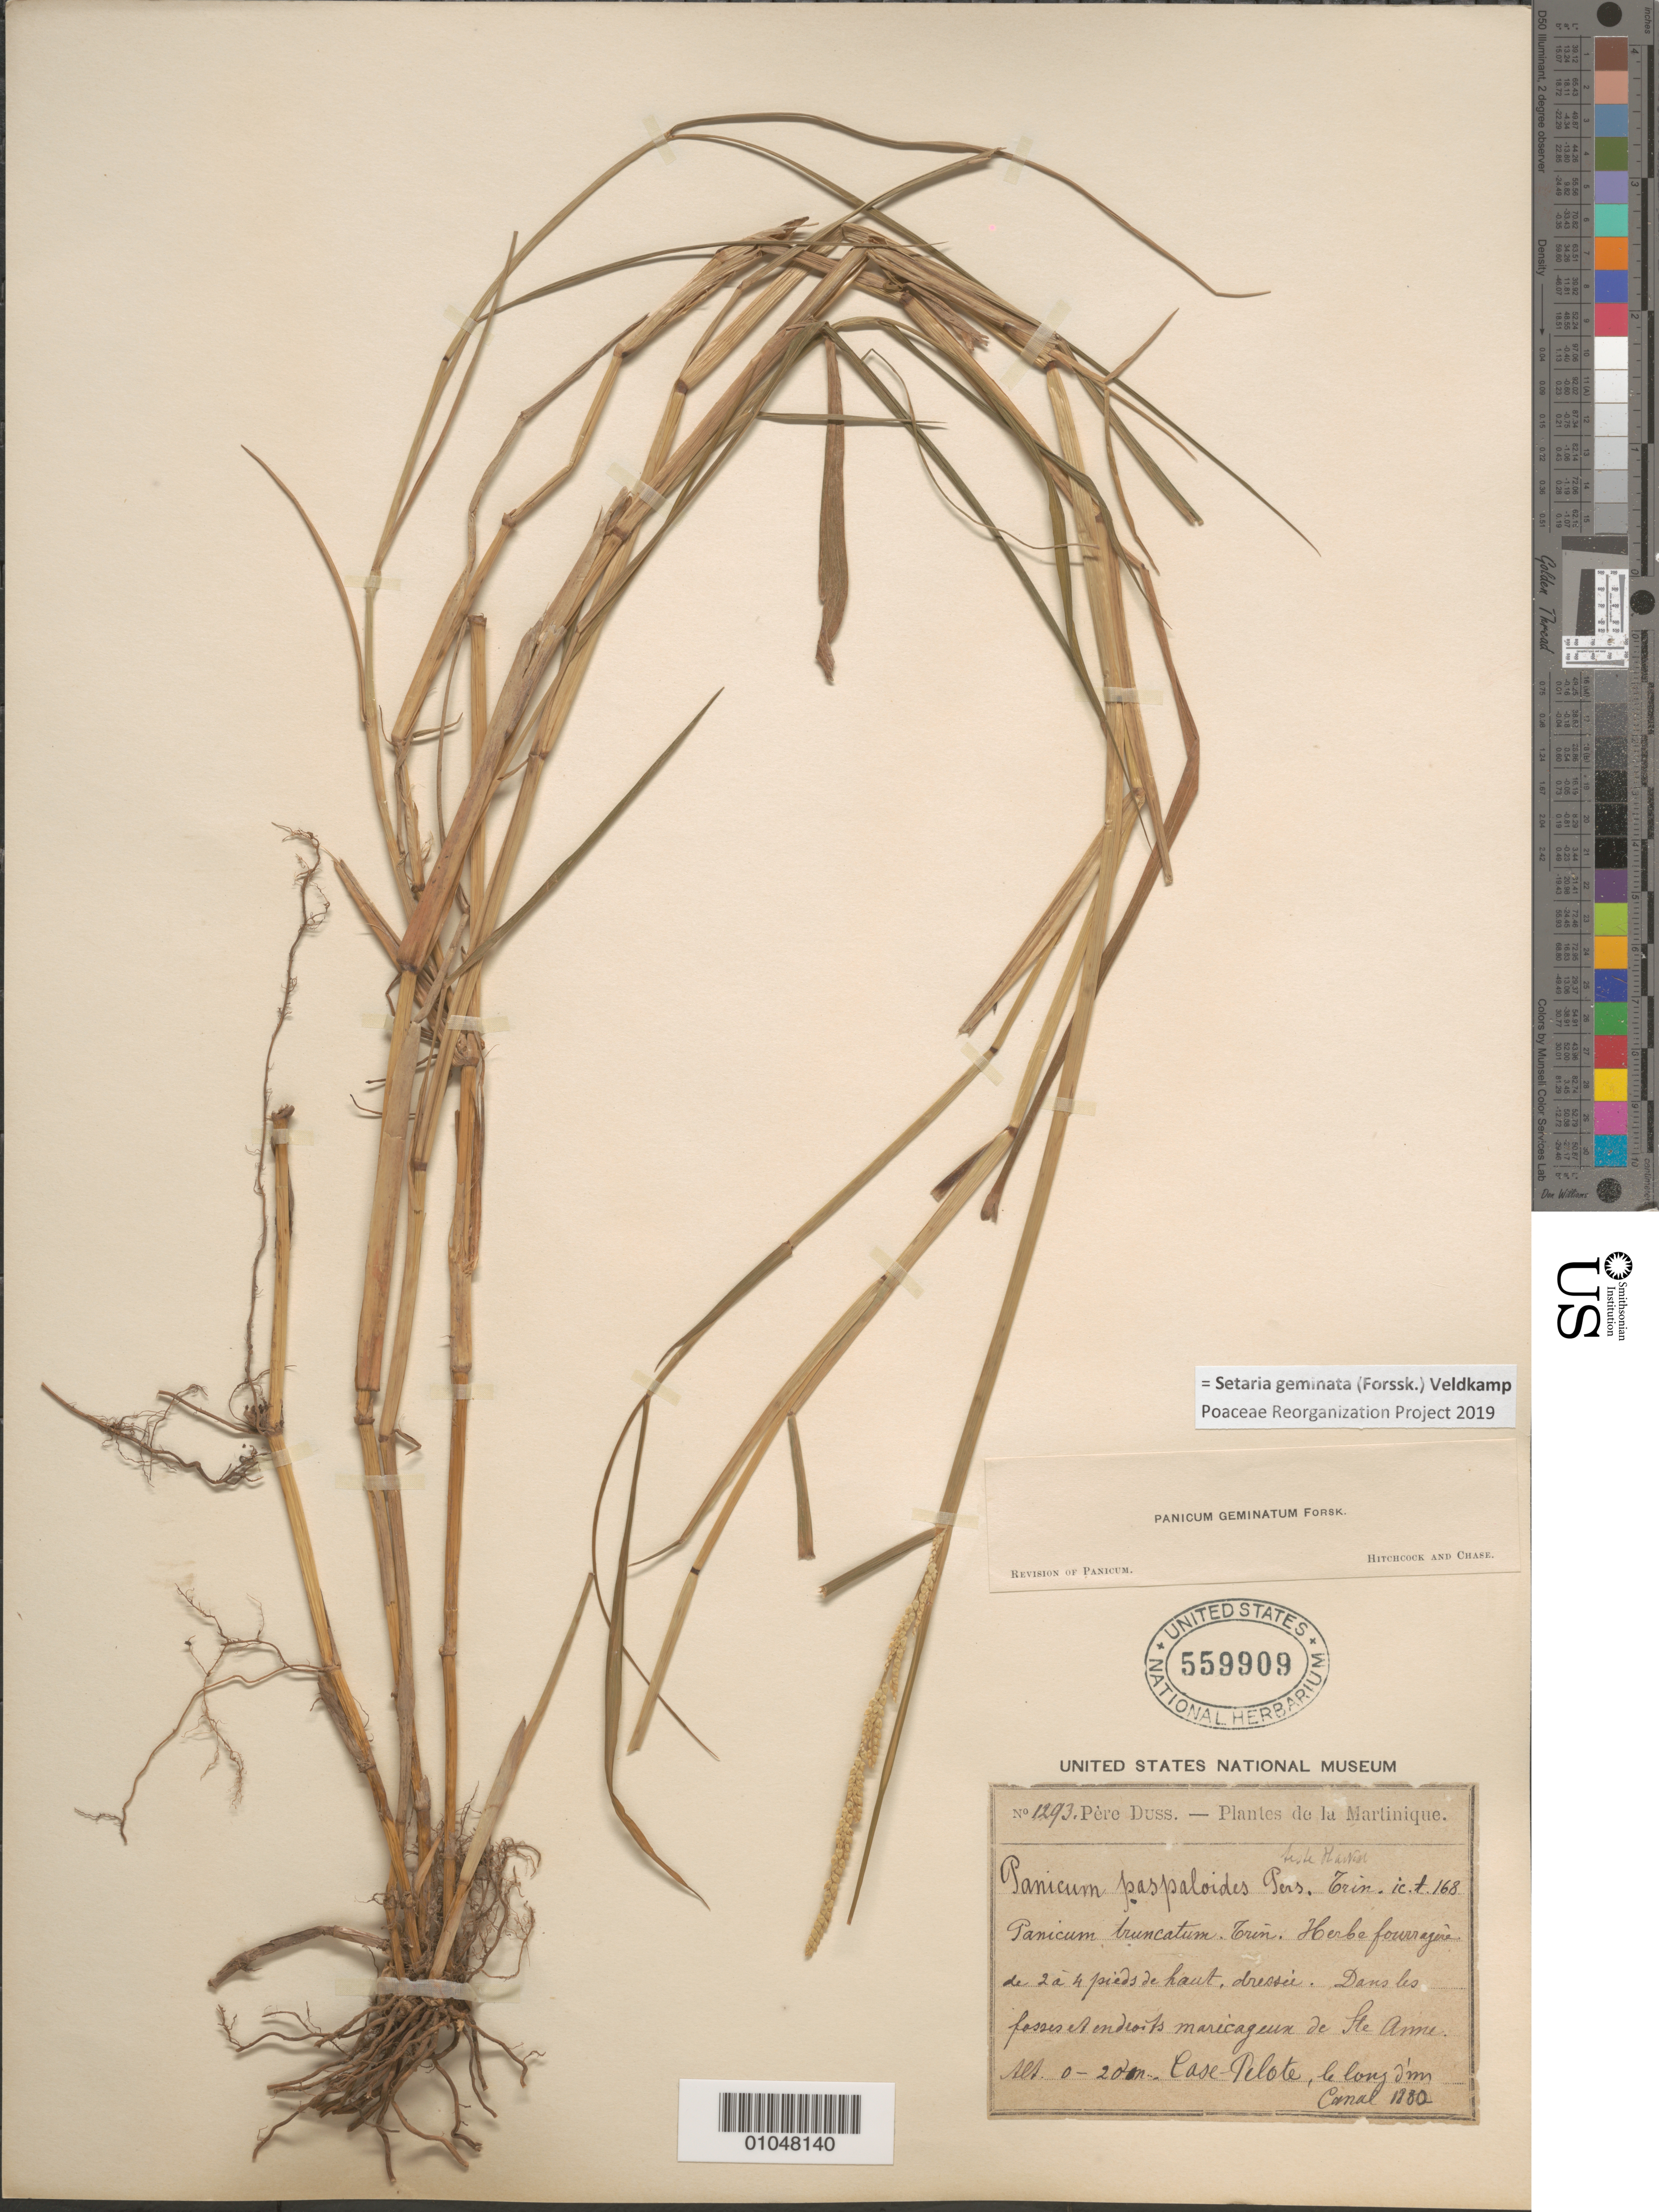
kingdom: Plantae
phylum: Tracheophyta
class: Liliopsida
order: Poales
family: Poaceae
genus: Panicum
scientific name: Panicum geminatum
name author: Forssk.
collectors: Père Duss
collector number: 1293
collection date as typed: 1880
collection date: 1880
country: Guadeloupe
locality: St. Anne, Case-Pelote, along a canal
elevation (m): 0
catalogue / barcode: US 559909